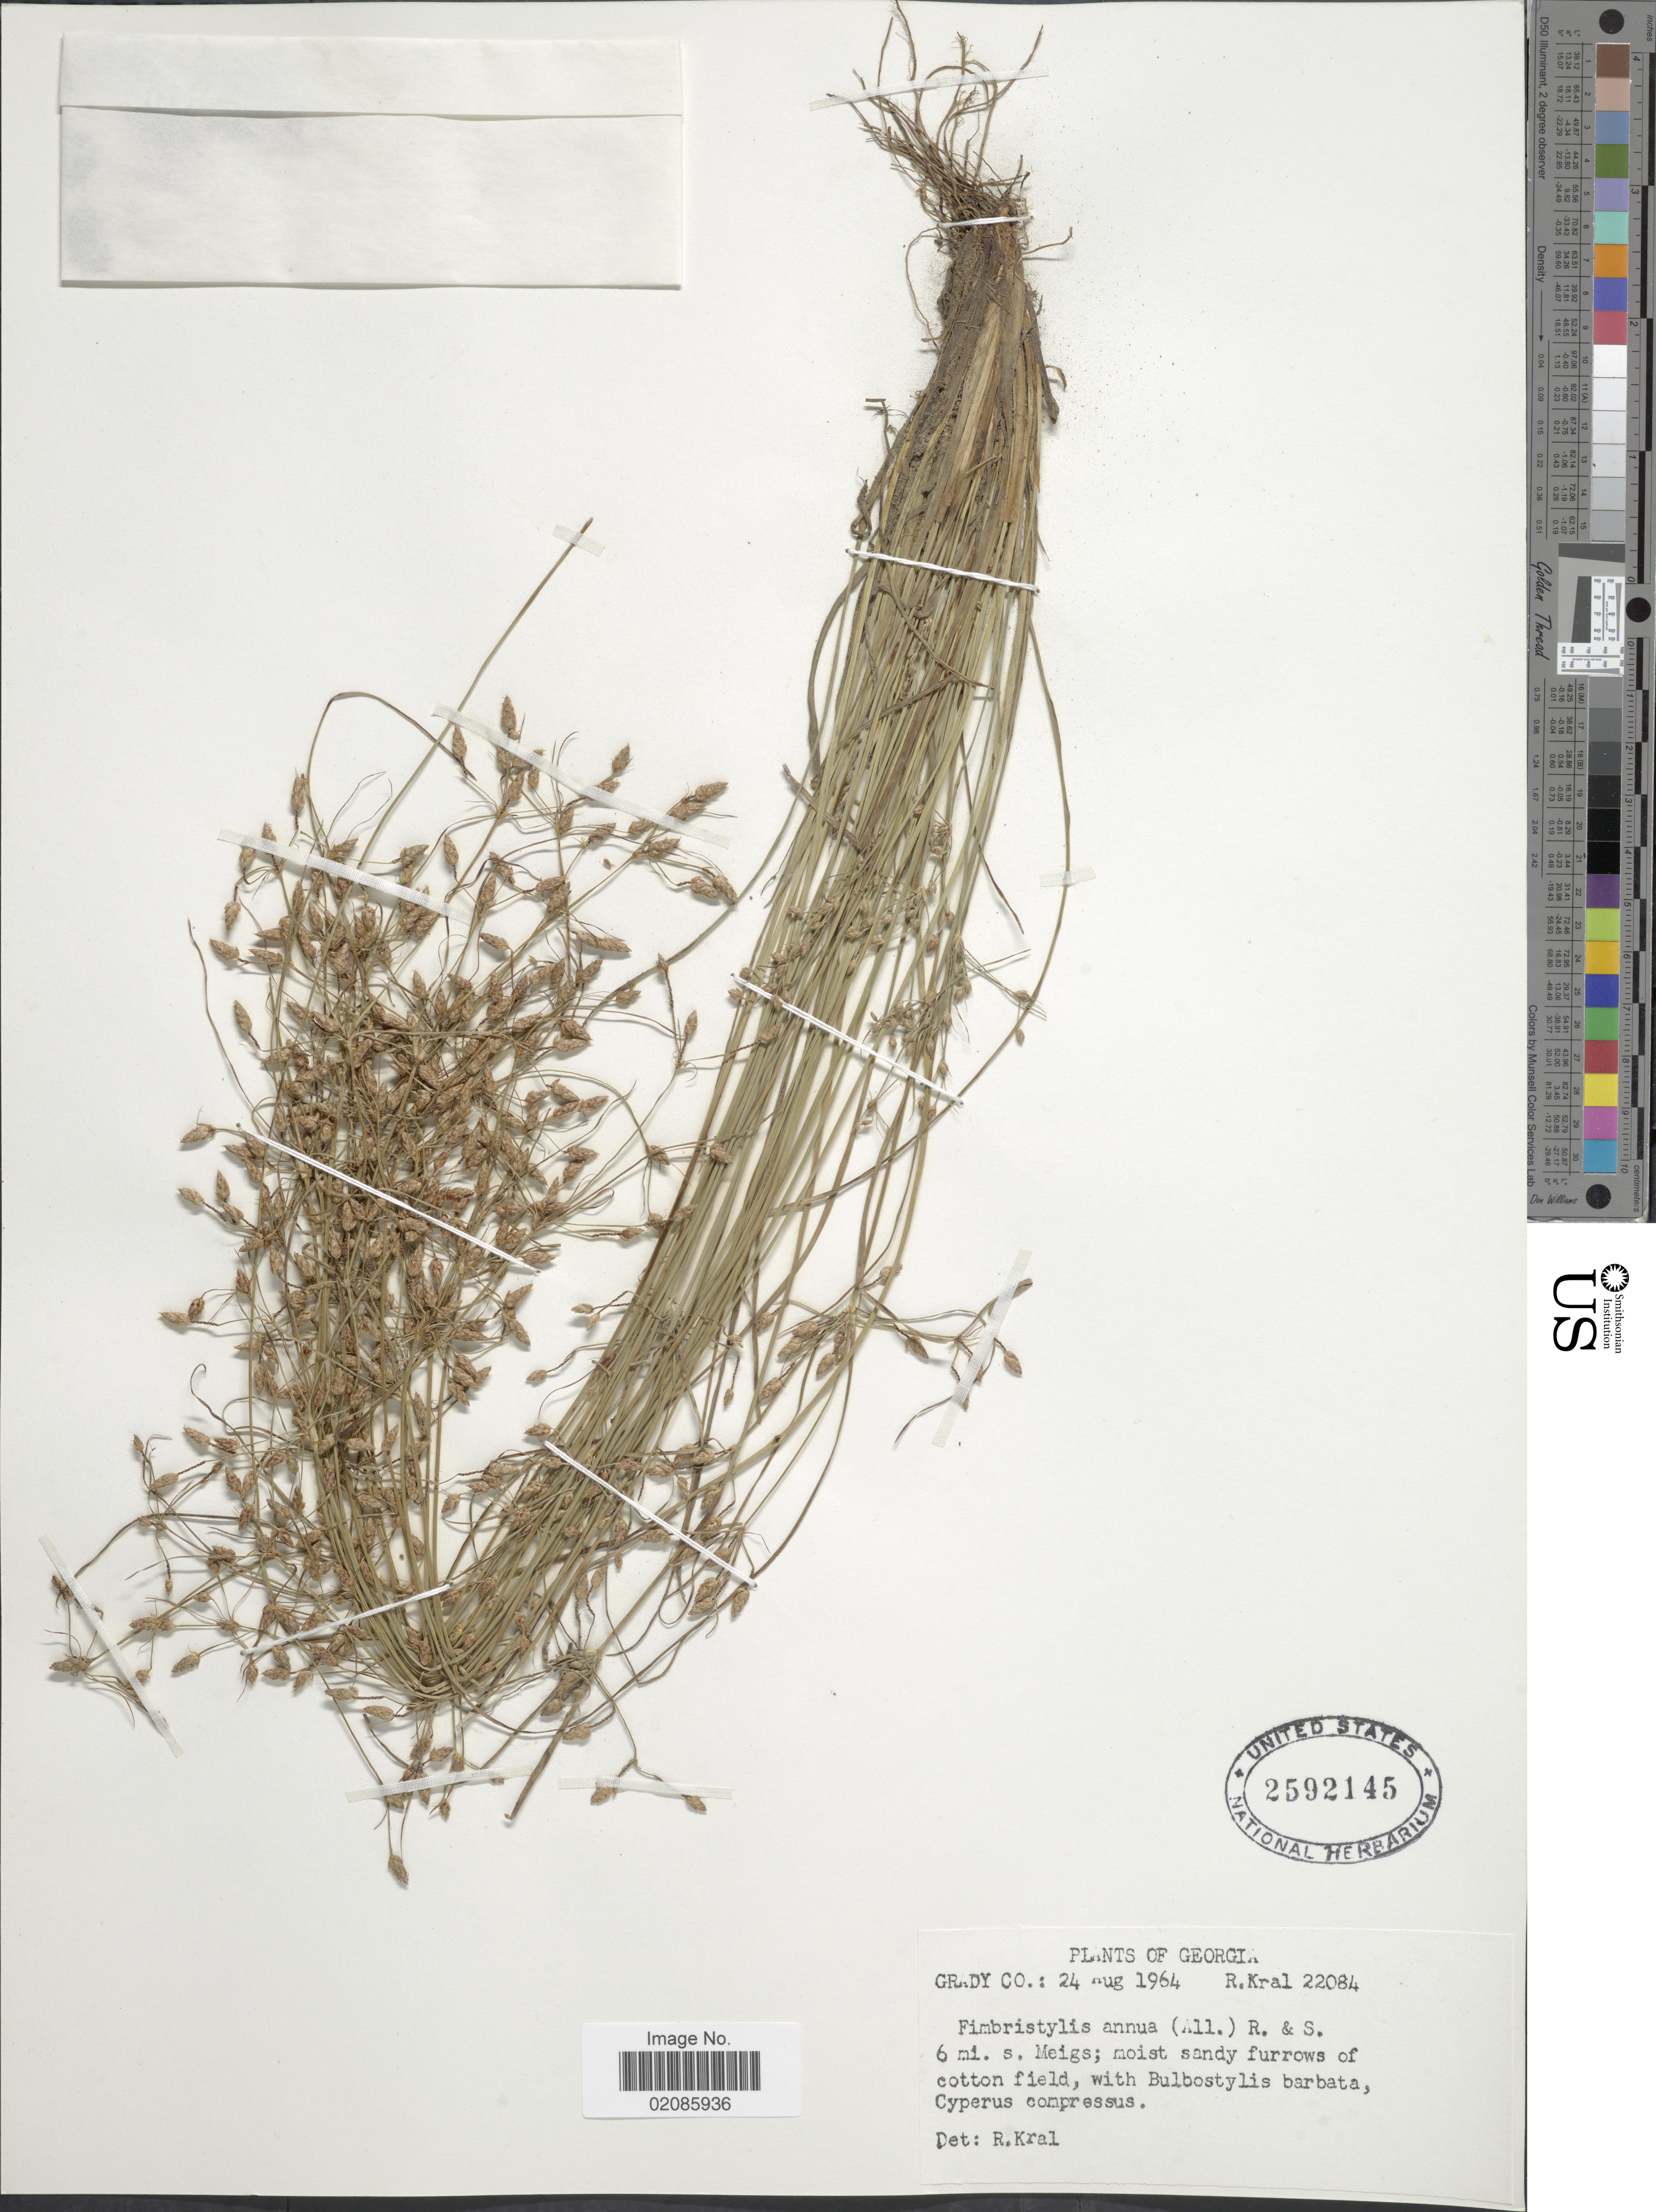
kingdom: Plantae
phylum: Tracheophyta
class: Liliopsida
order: Poales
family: Cyperaceae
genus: Fimbristylis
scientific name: Fimbristylis annua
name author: (All.) Roem. & Schult.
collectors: R. Kral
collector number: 22084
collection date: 1964-08-24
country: United States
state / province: Georgia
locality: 6 mi. s. Meigs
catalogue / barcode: US 2592145